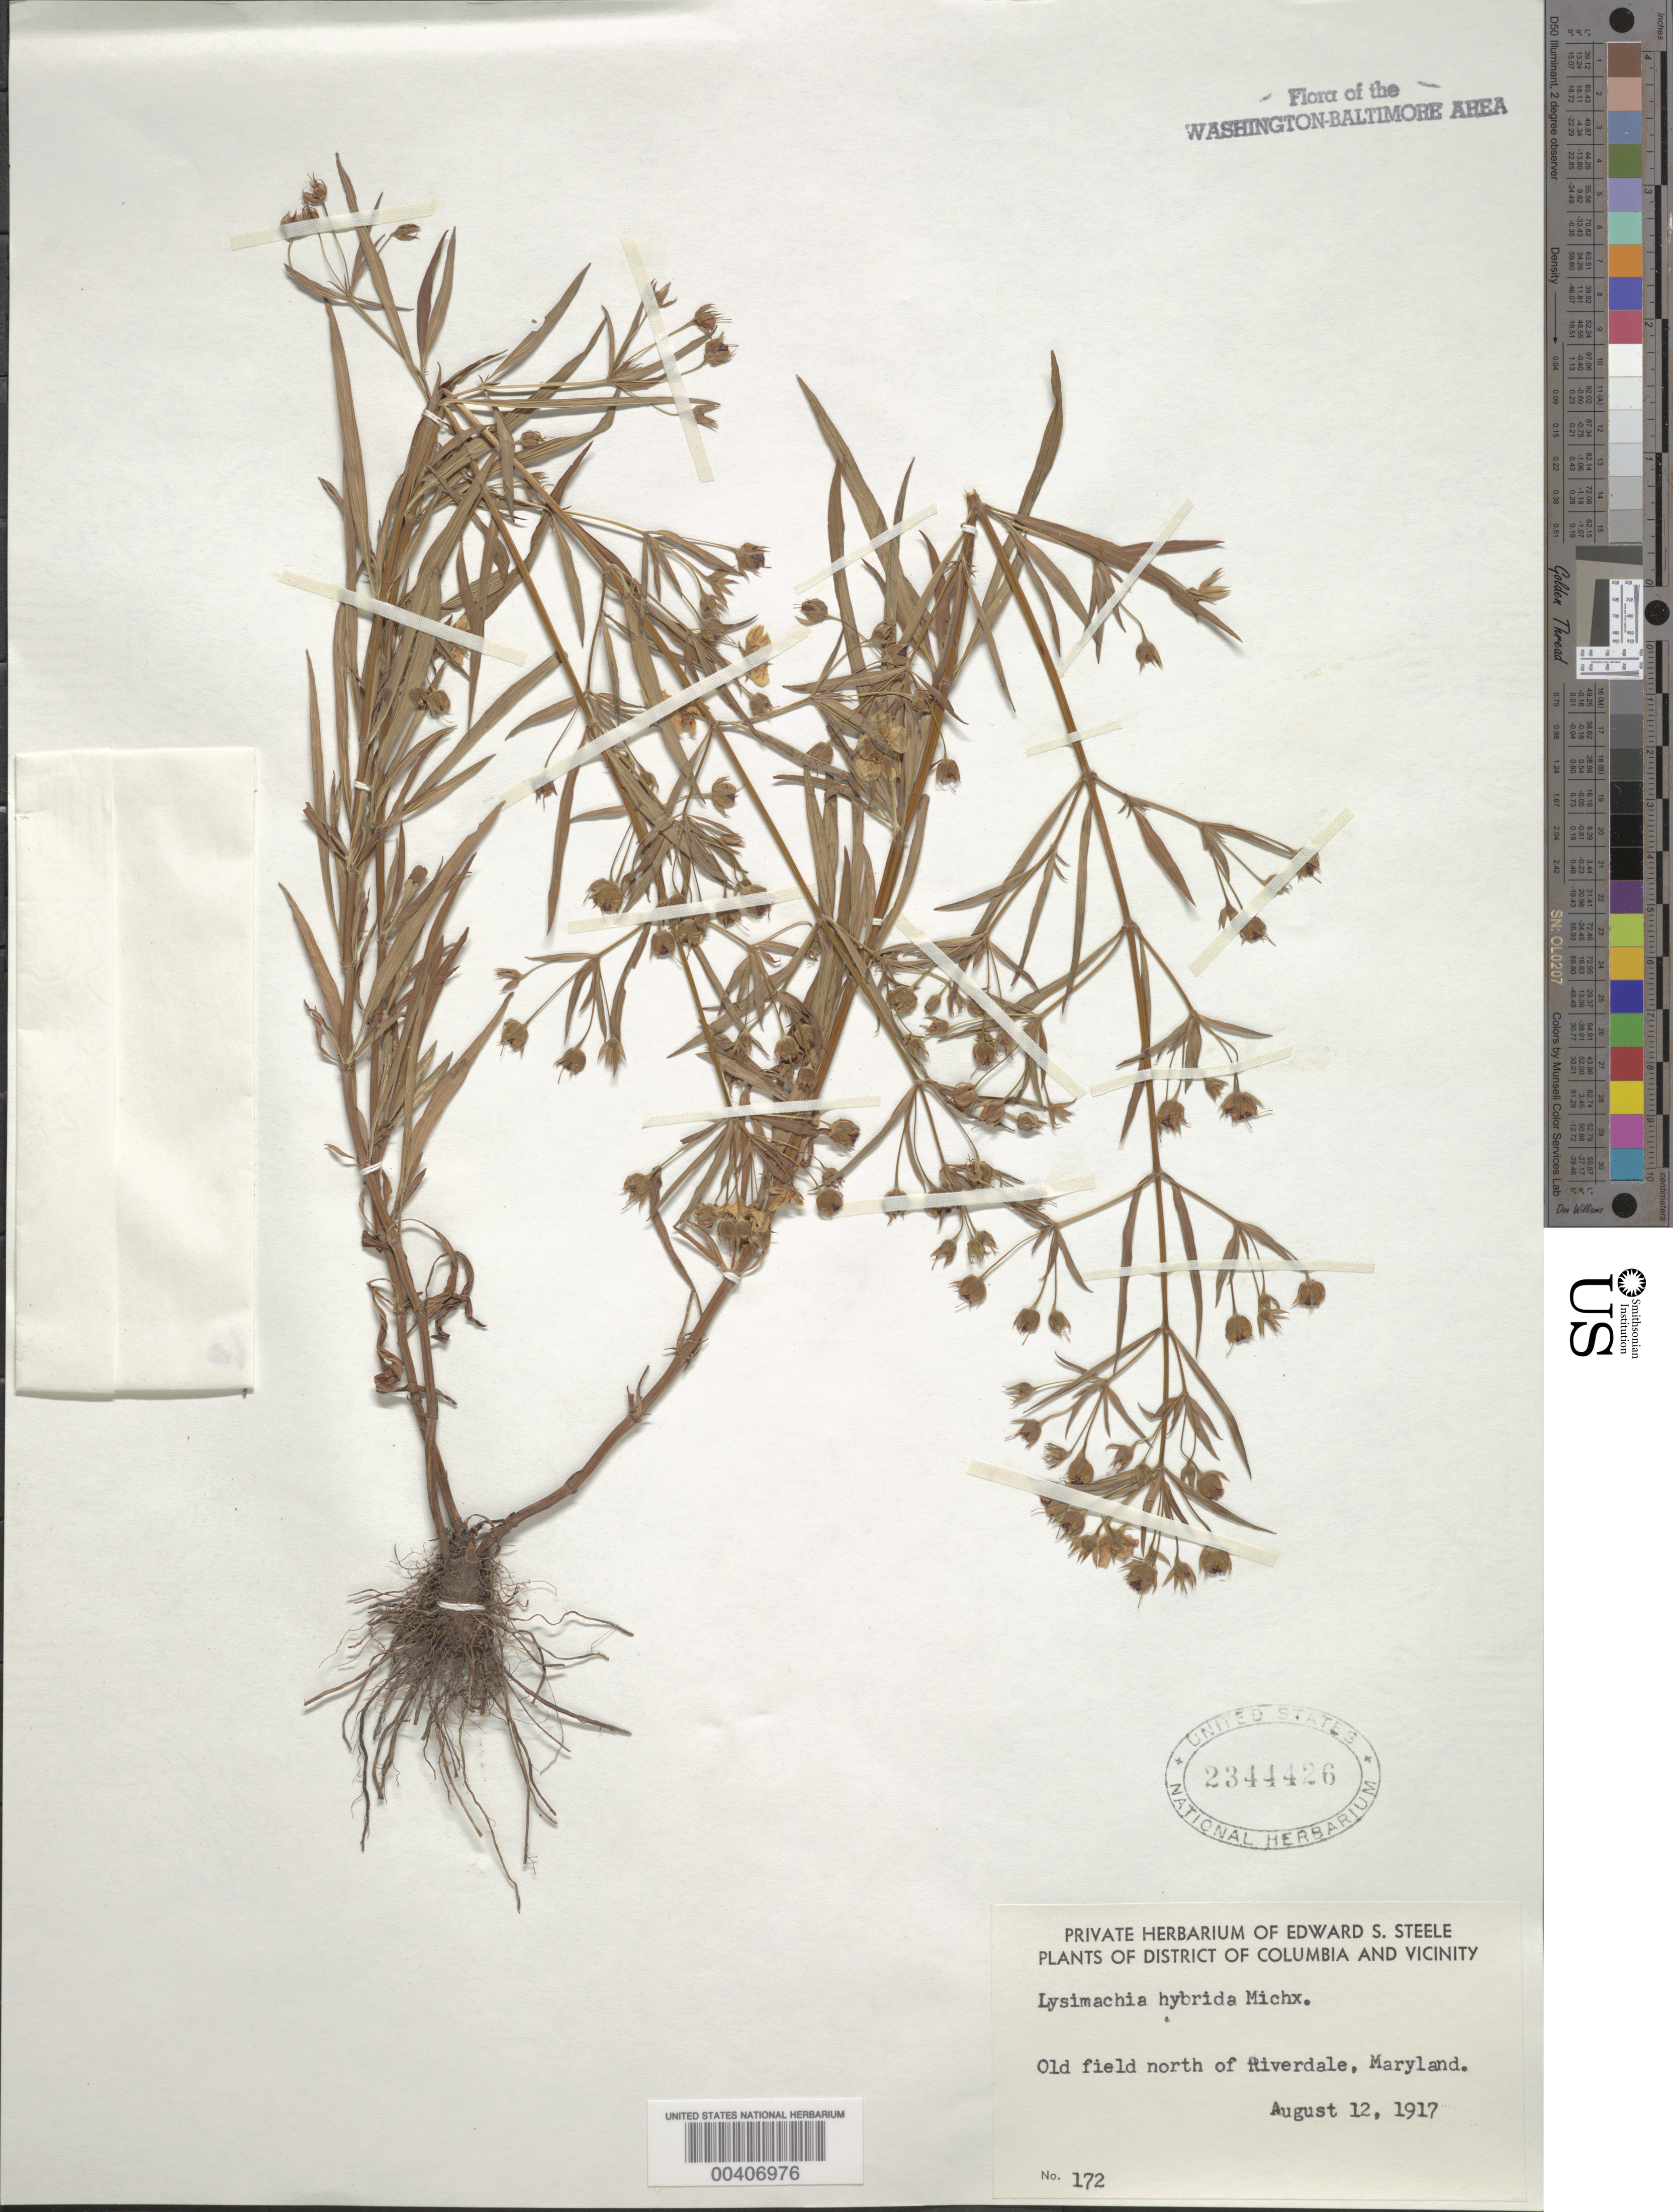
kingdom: Plantae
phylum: Tracheophyta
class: Magnoliopsida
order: Ericales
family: Primulaceae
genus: Lysimachia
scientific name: Lysimachia hybrida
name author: Michx.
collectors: E. Steele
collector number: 172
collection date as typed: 12 Aug 1917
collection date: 1917-08-12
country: United States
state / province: Maryland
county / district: Prince George's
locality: N of Riverdale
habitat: Old field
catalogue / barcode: US 2344426